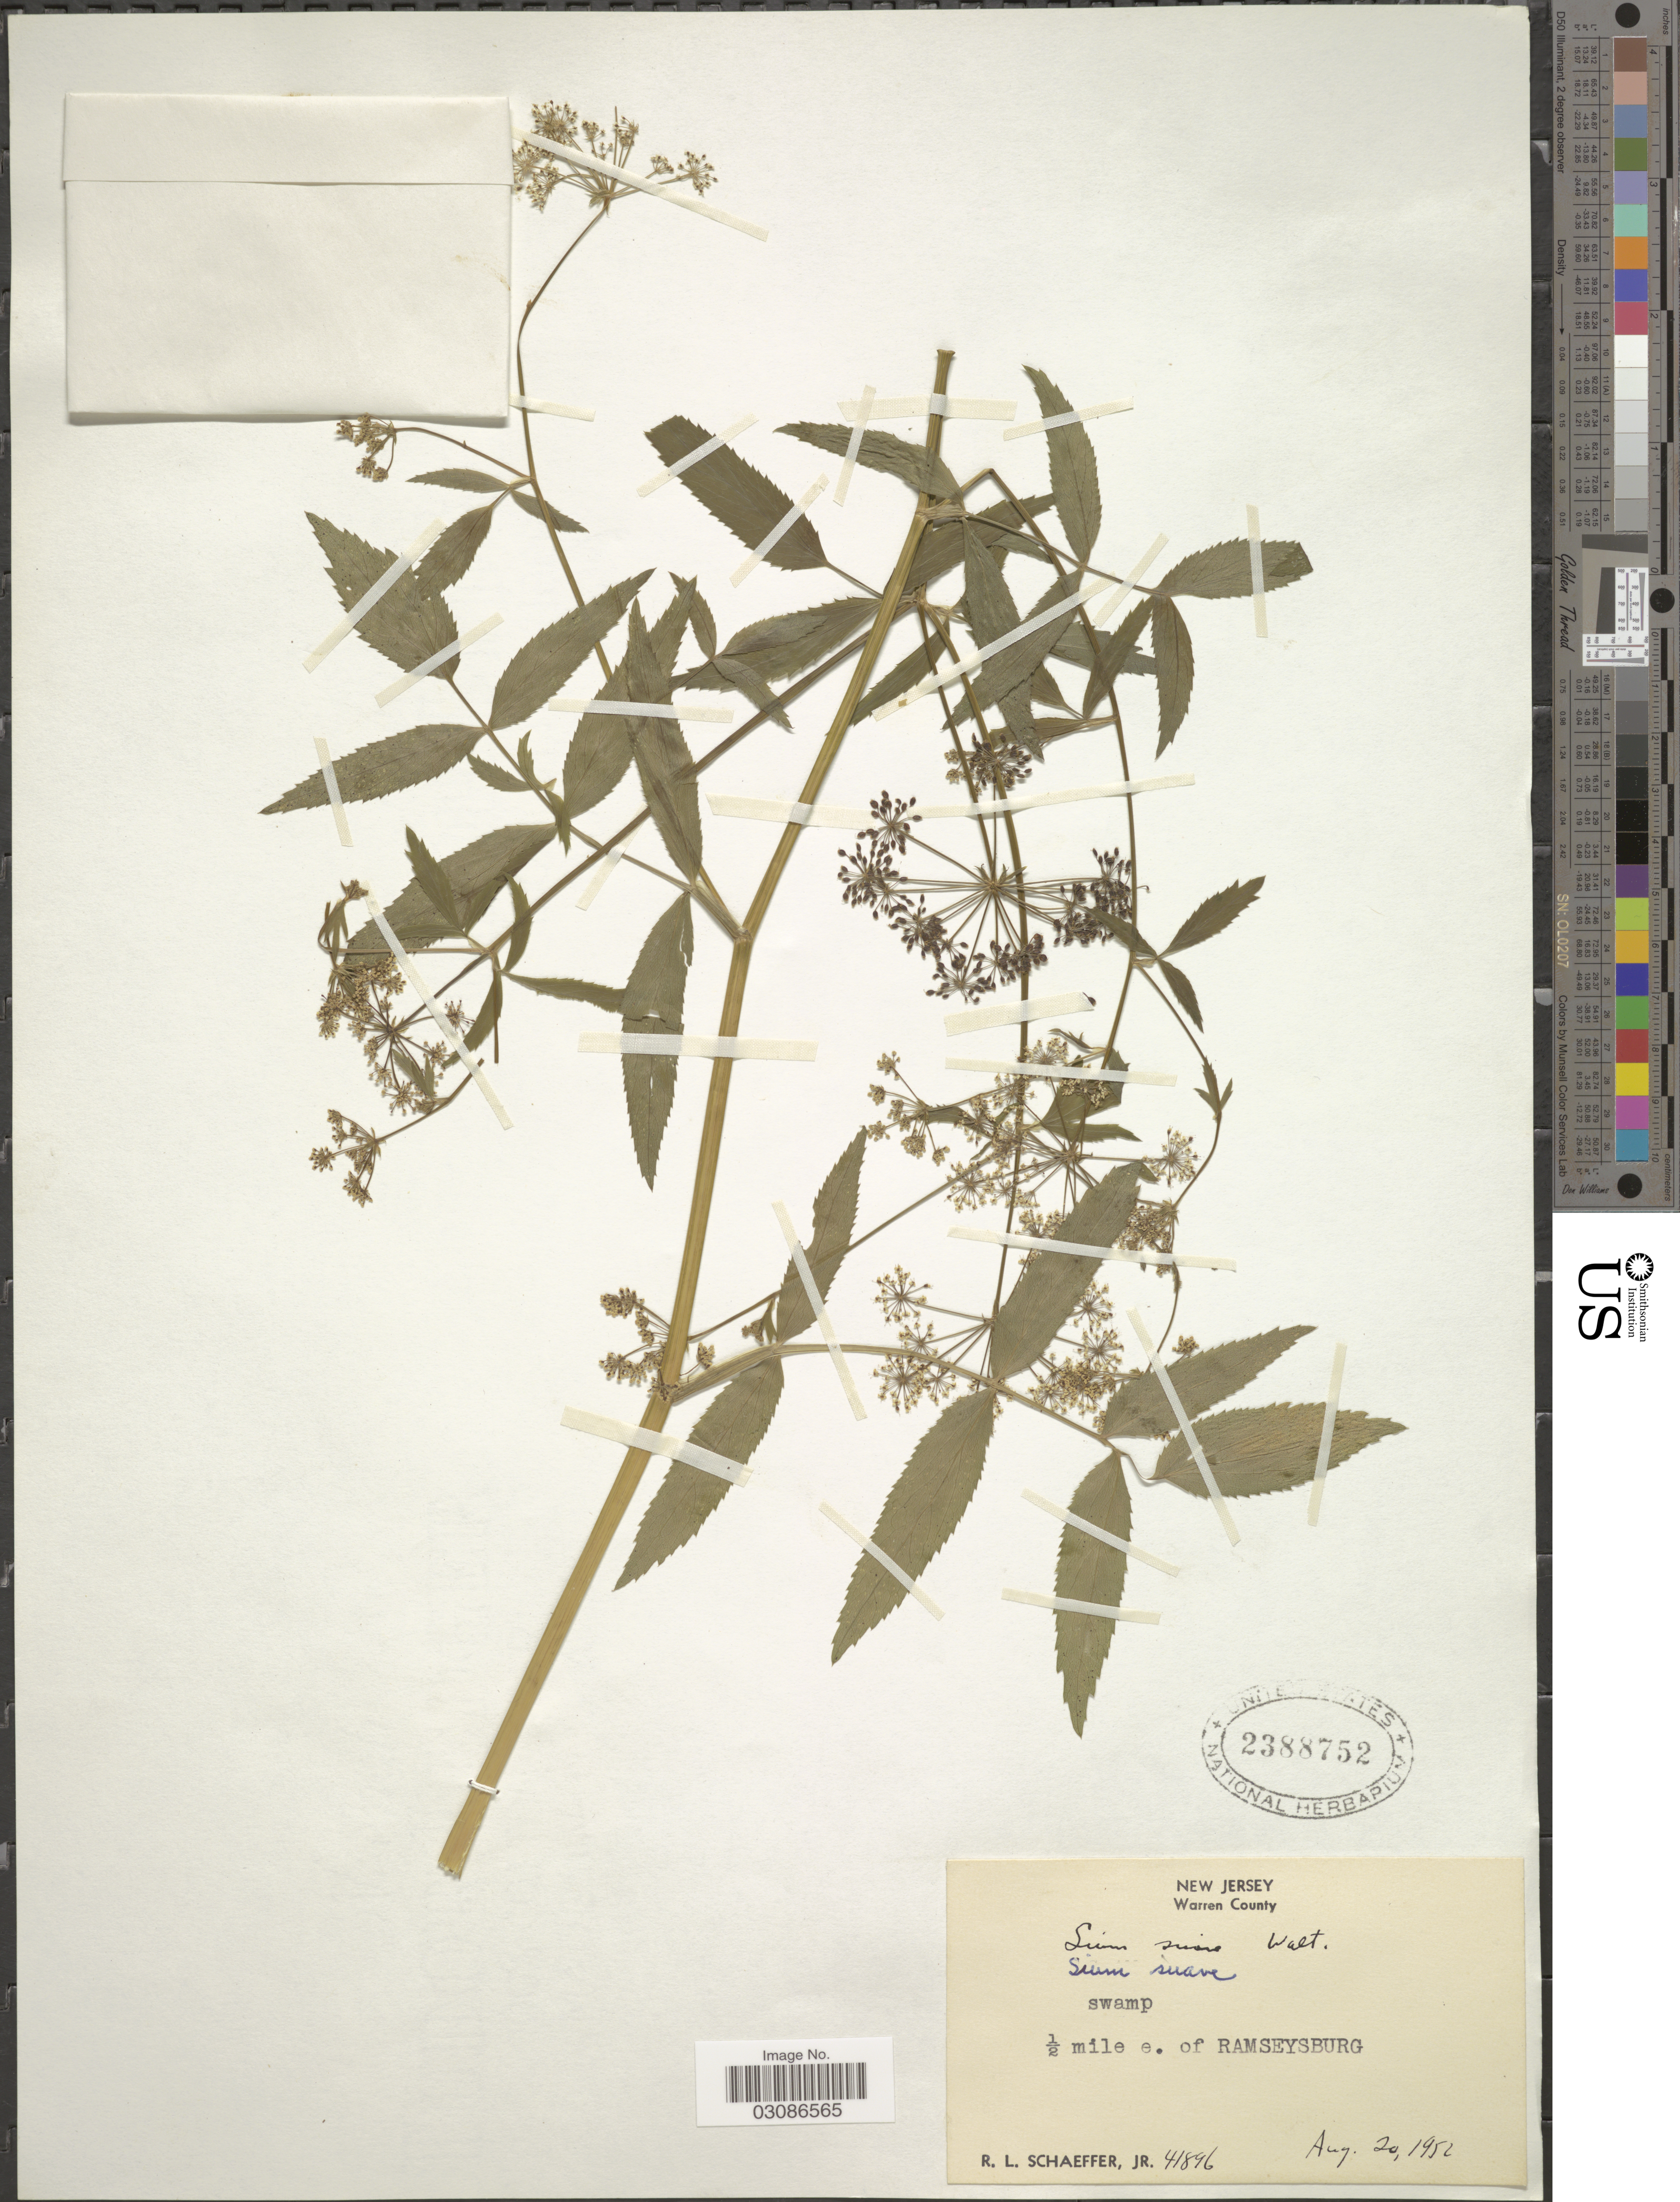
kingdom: Plantae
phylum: Tracheophyta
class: Magnoliopsida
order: Apiales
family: Apiaceae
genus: Sium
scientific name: Sium suave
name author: Walter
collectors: R. L. Schaeffer Jr.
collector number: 41896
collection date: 1952-08-20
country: United States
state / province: New Jersey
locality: Warren County, ½ mile e. of Ramseysburg.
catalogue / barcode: US 2388752